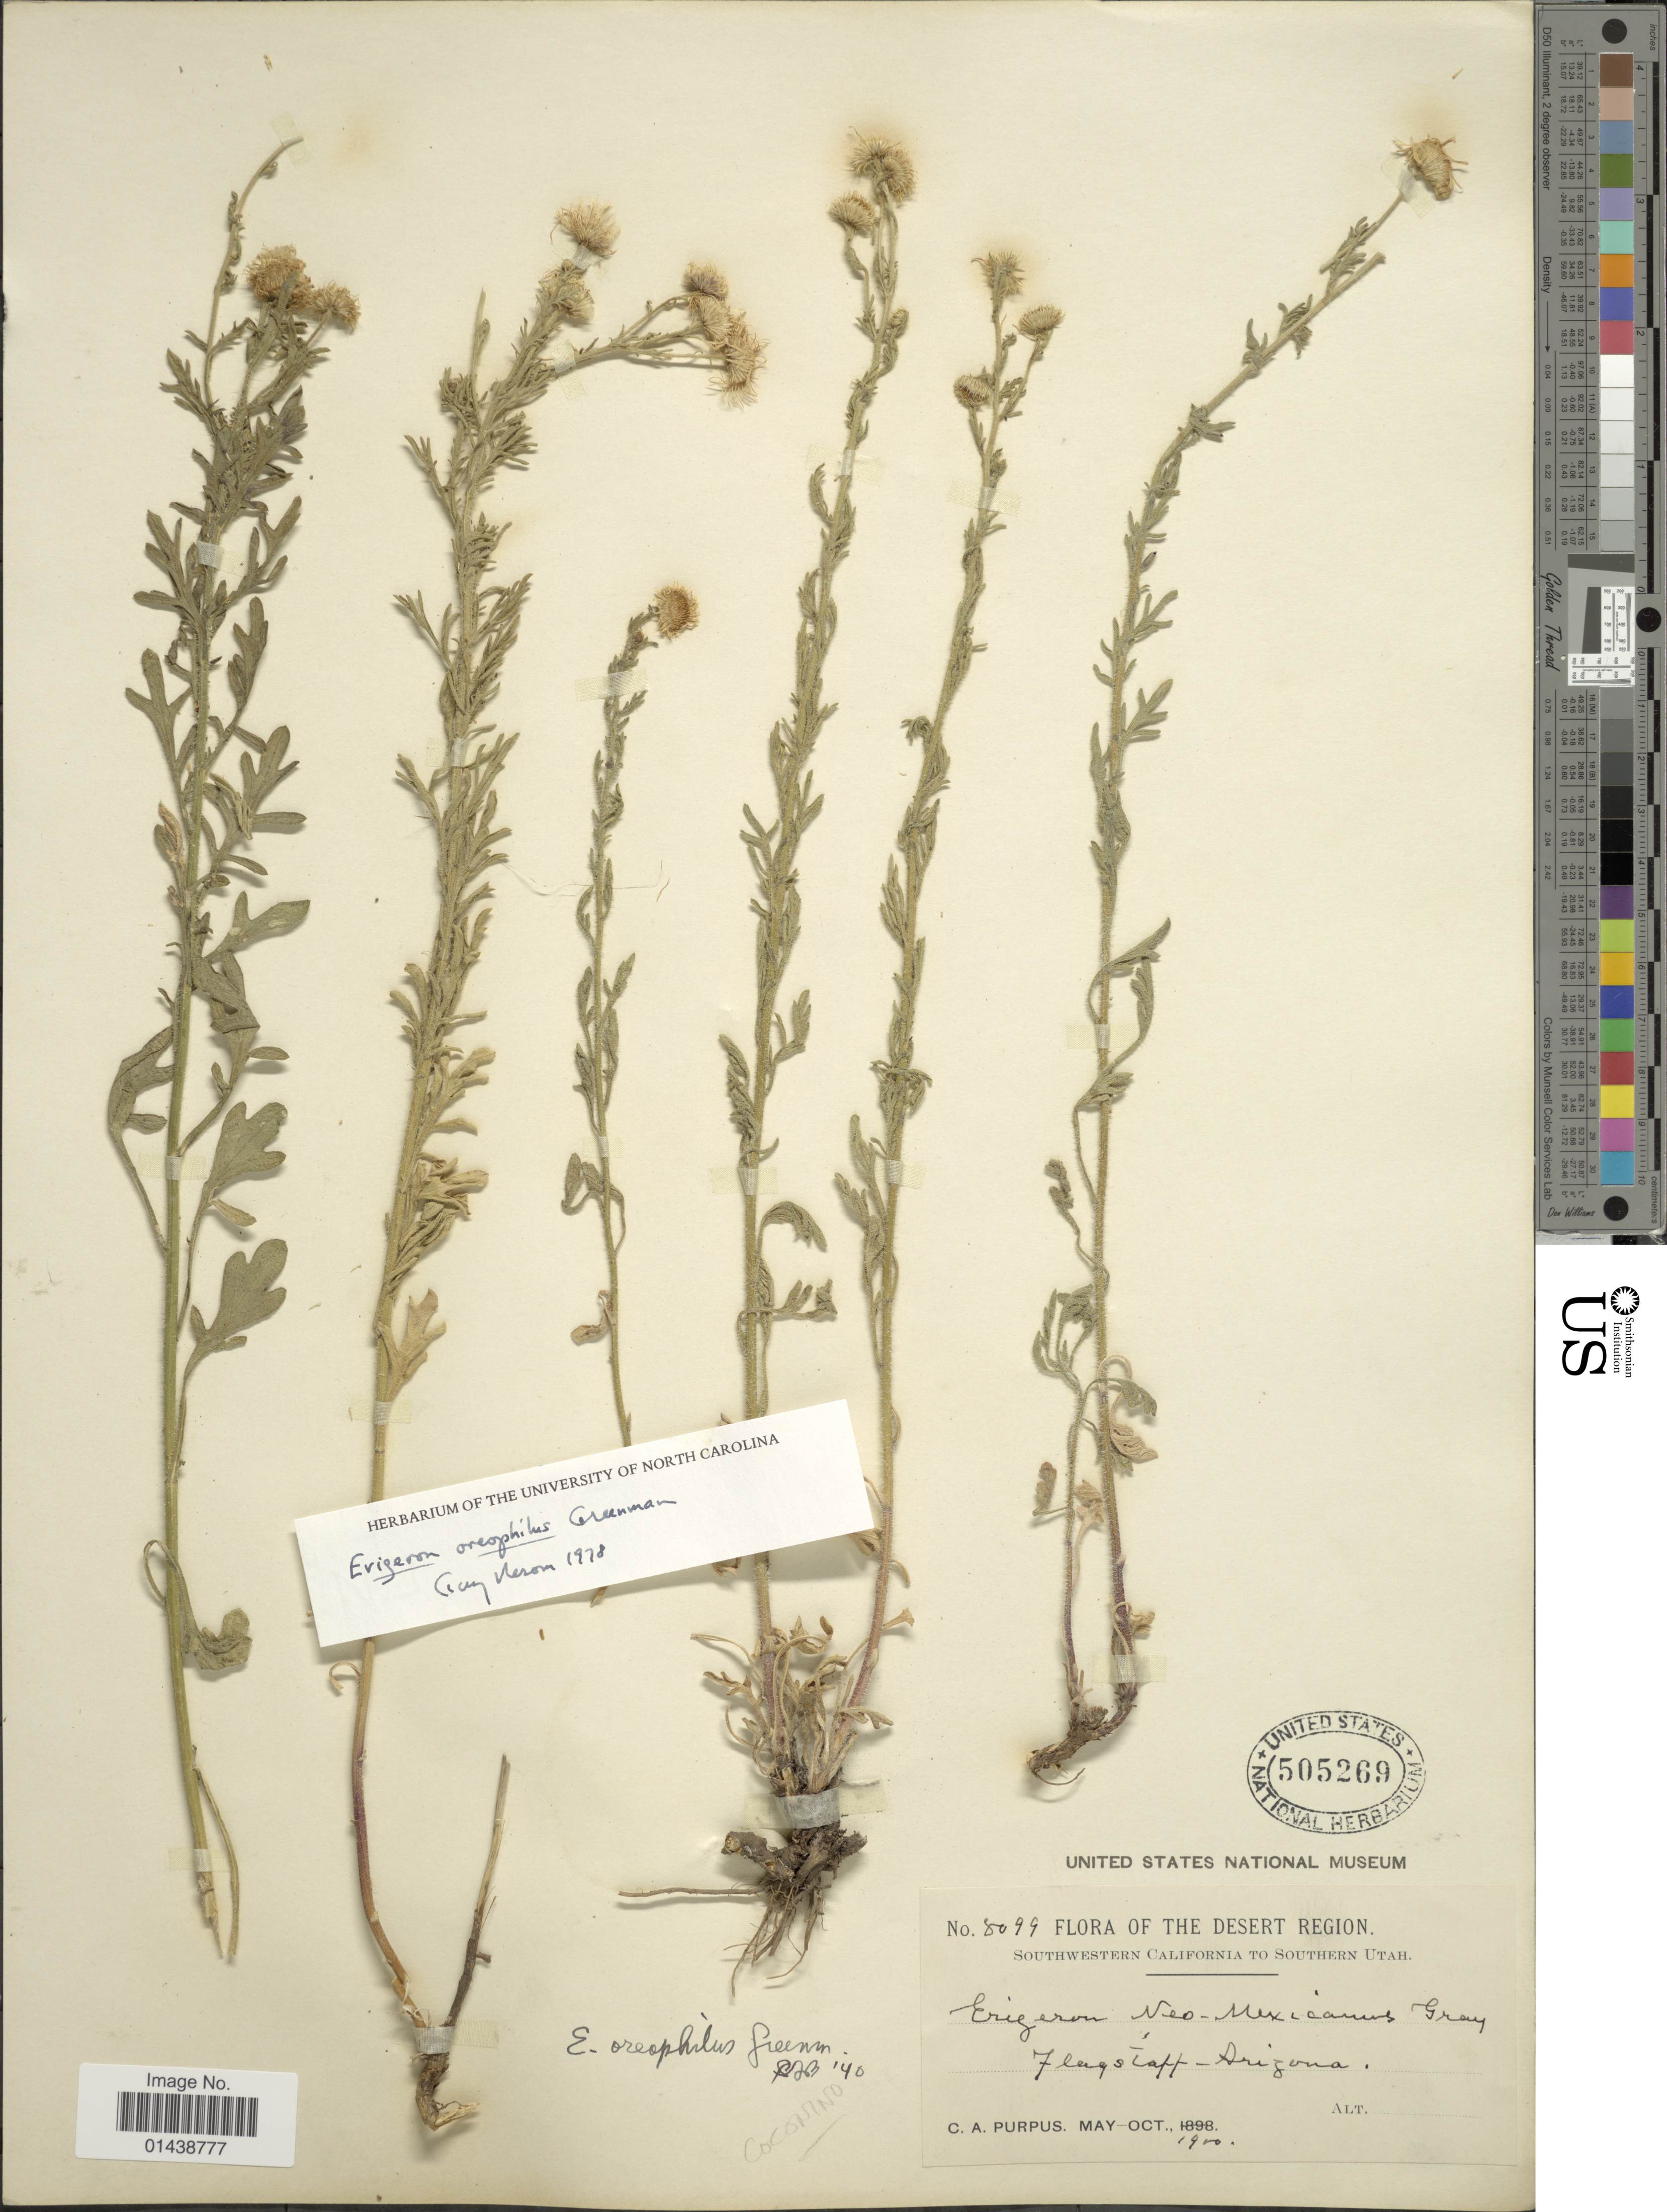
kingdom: Plantae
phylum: Tracheophyta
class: Magnoliopsida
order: Asterales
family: Asteraceae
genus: Erigeron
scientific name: Erigeron oreophilus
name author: Greenm.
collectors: C. A. Purpus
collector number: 8099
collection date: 1900-05/1900-10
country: United States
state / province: Arizona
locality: Desert Region. Southwestern California to Southern Utah. Flagstaff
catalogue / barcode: US 505269